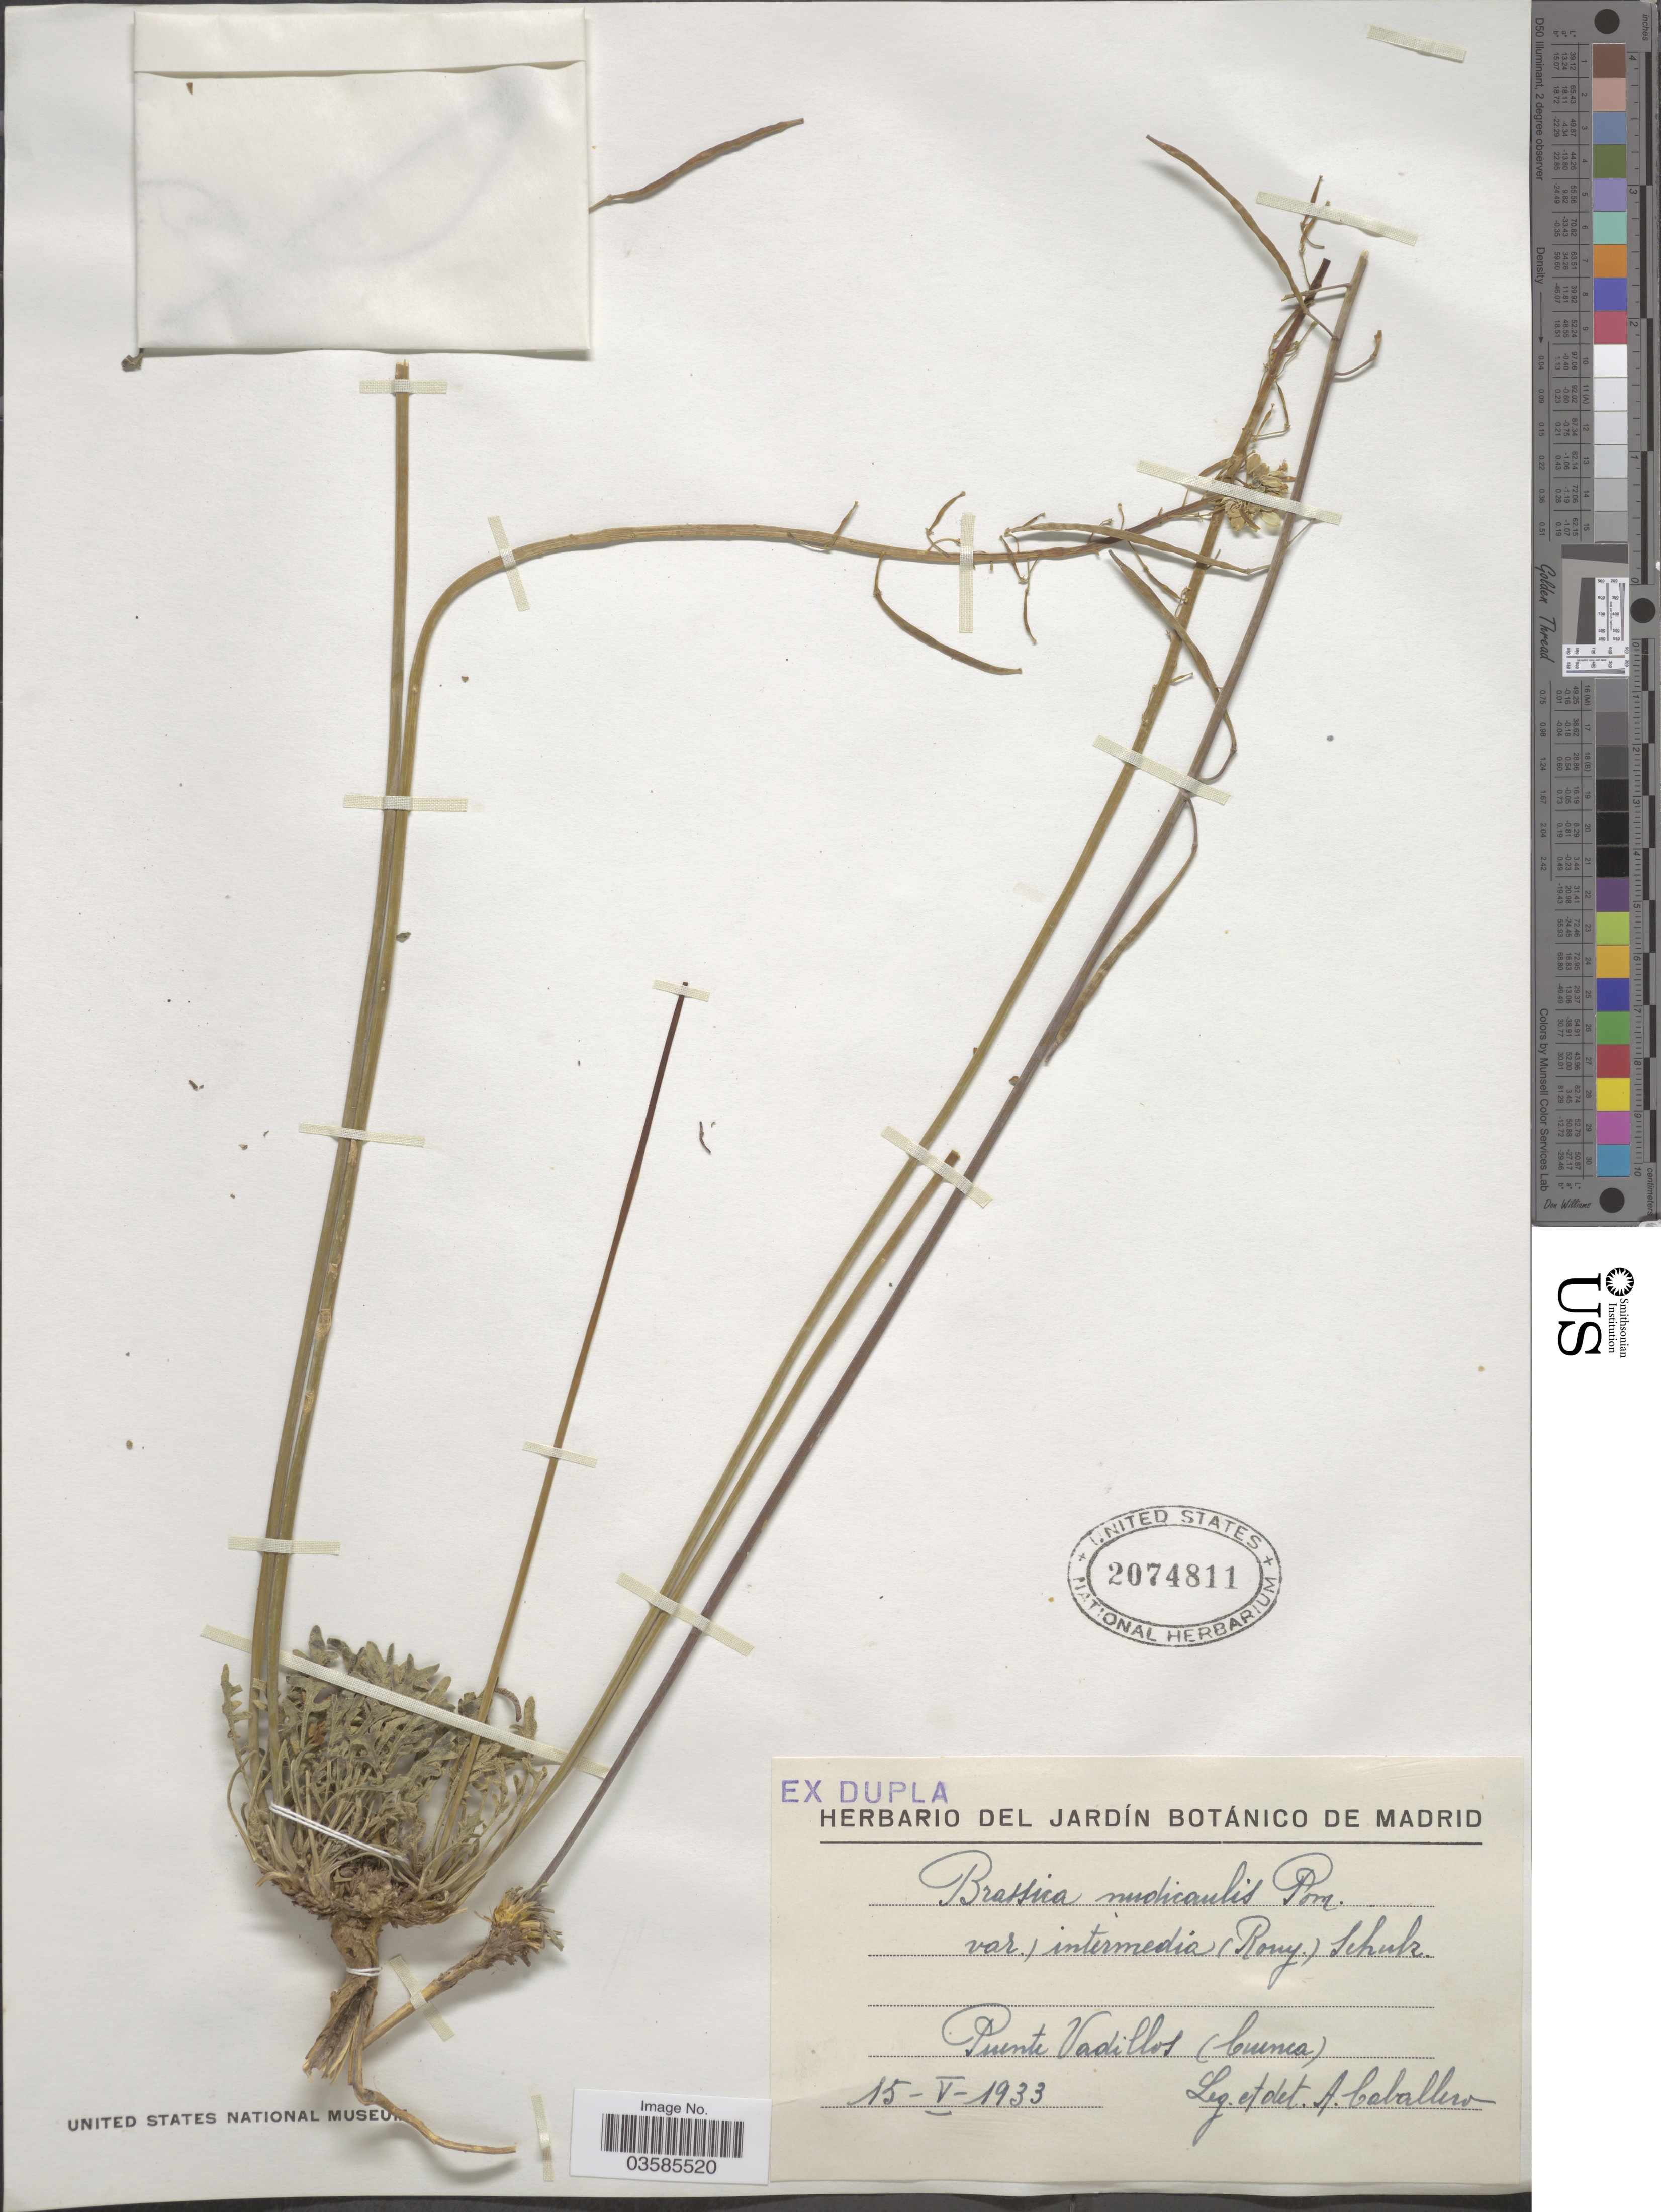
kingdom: Plantae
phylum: Tracheophyta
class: Magnoliopsida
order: Brassicales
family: Brassicaceae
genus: Brassica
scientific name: Brassica nudicaulis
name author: Pomel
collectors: A. Caballero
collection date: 1933-05-15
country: Spain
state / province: Madrid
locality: Puente Vadillos (Cuenca).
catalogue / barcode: US 2074811